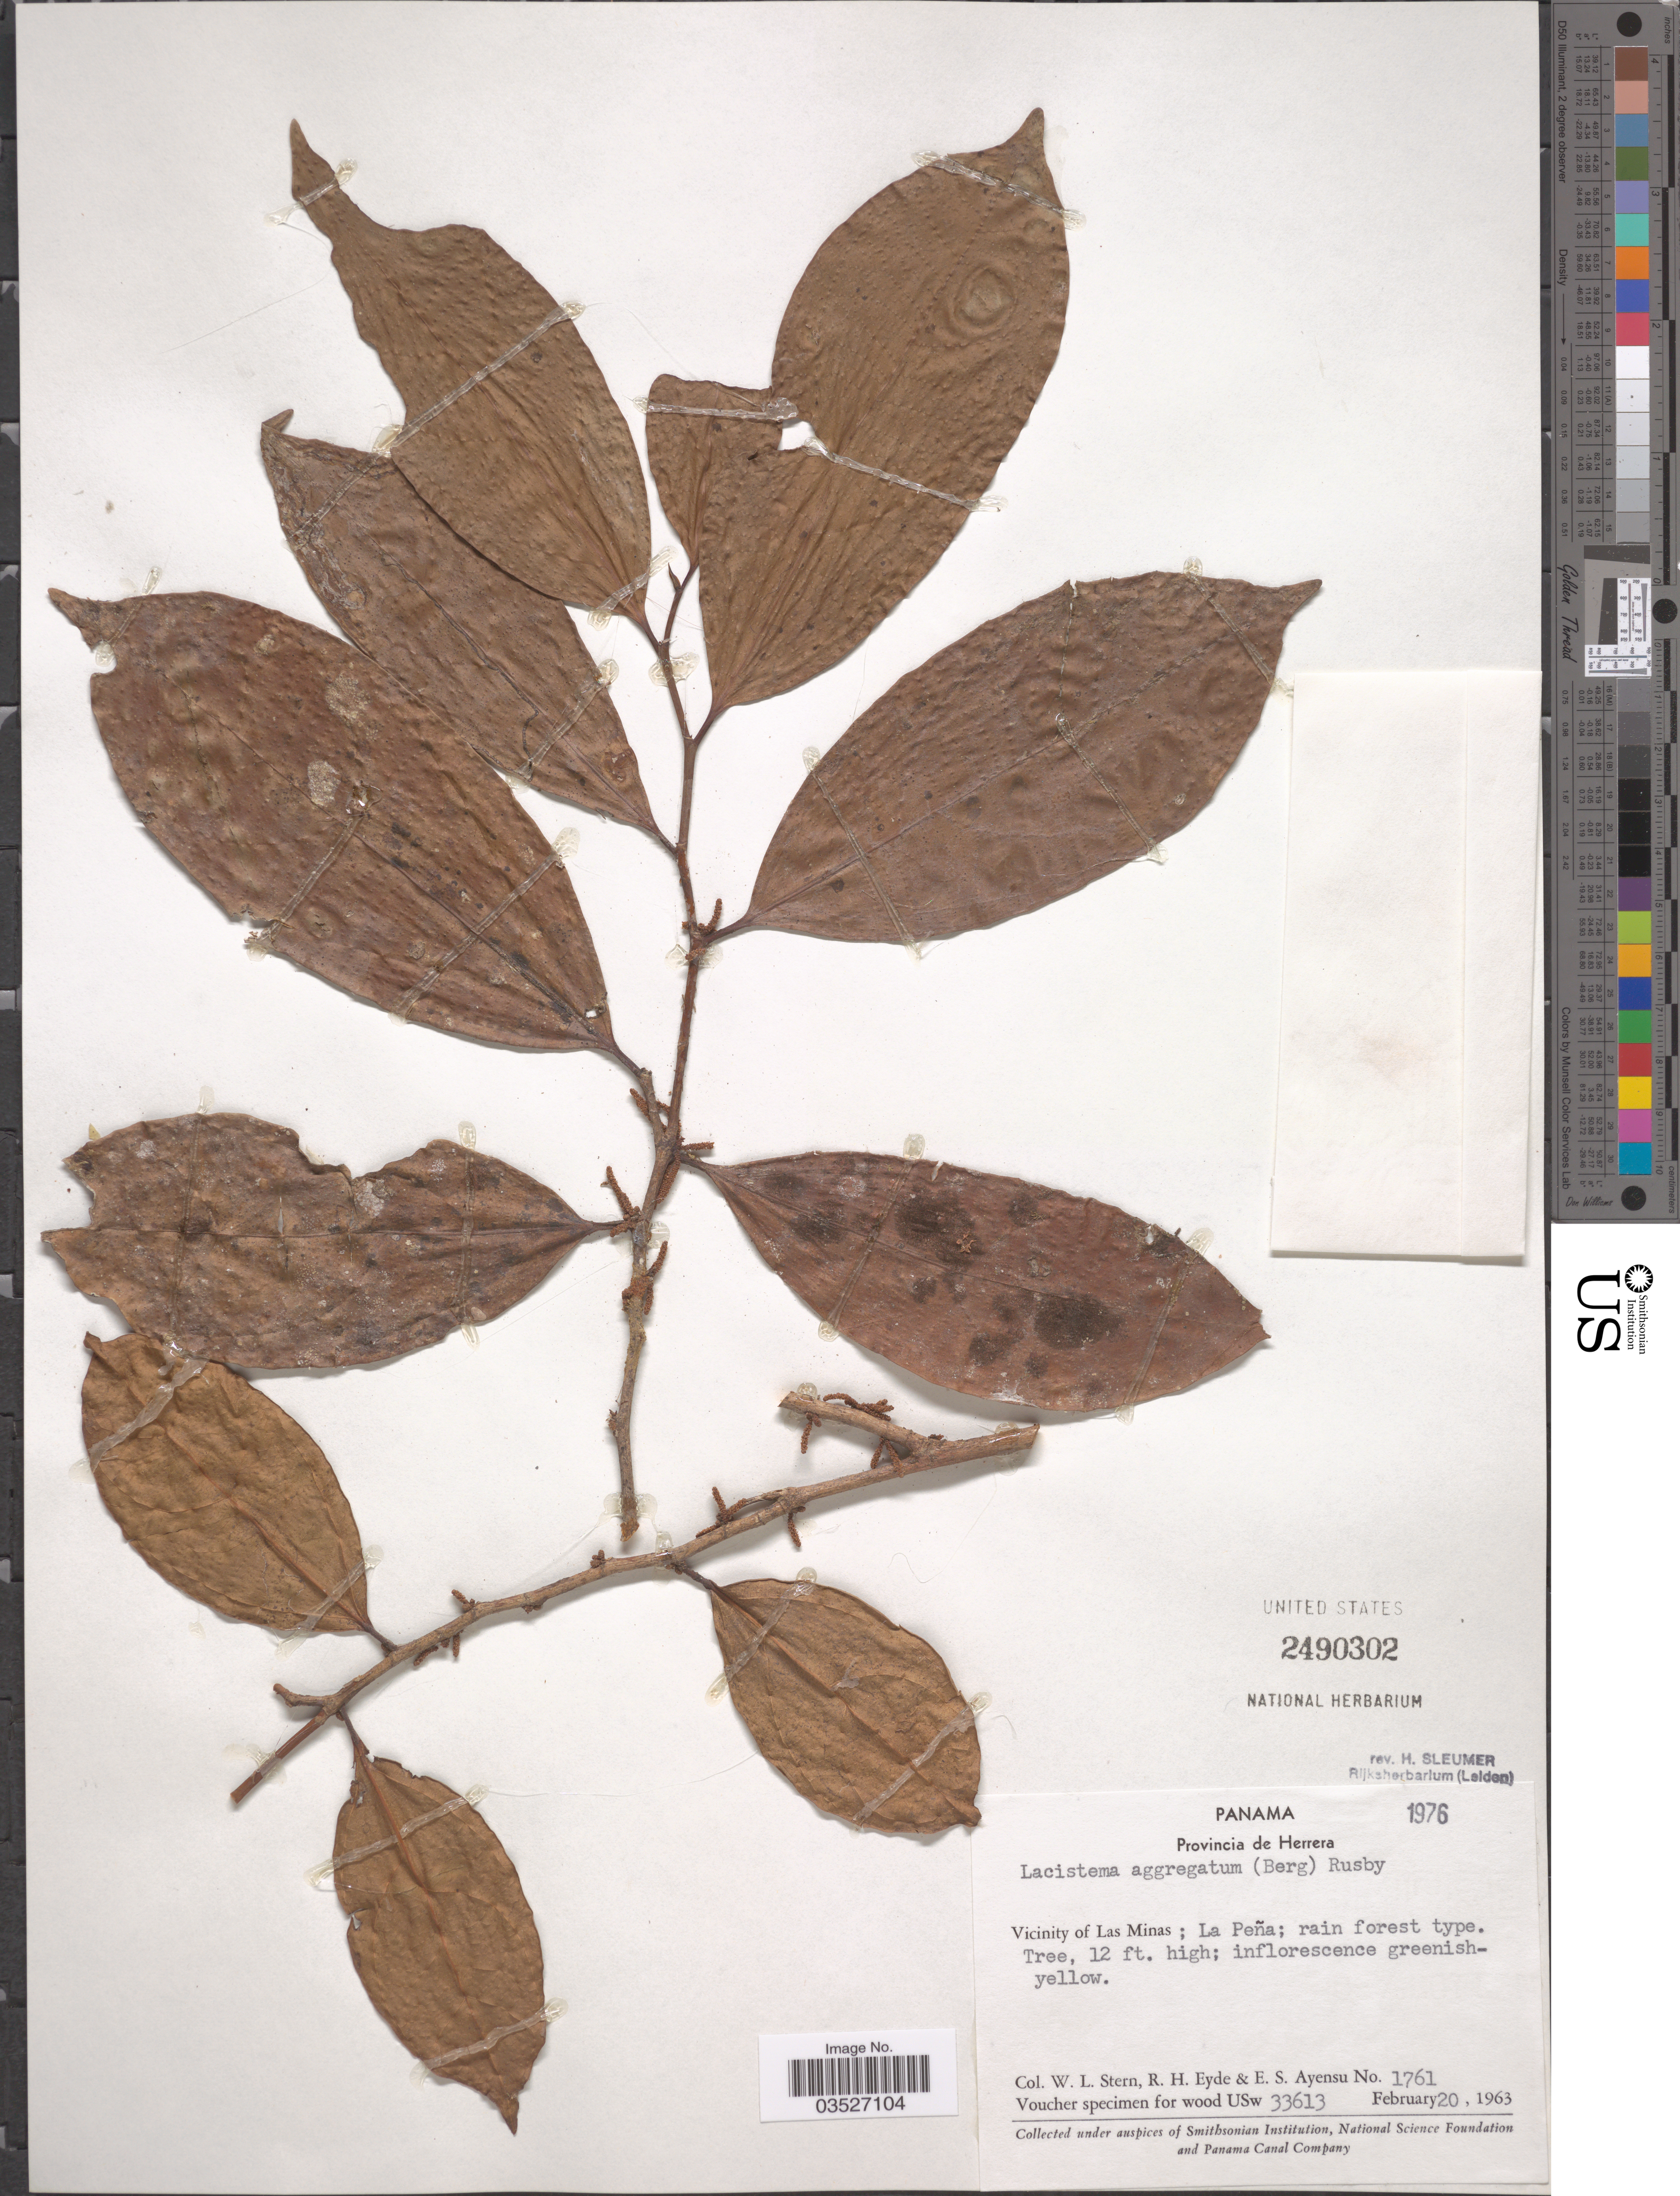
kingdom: Plantae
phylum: Tracheophyta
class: Magnoliopsida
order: Malpighiales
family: Lacistemataceae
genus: Lacistema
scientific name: Lacistema aggregatum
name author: (P.J. Bergius) Rusby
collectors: W. L. Stern, R. H. Eyde & E. S. Ayensu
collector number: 1761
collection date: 1963-02-20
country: Panama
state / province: Herrera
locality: Vicinity of Las Minas; La Peña.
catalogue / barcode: US 2490302